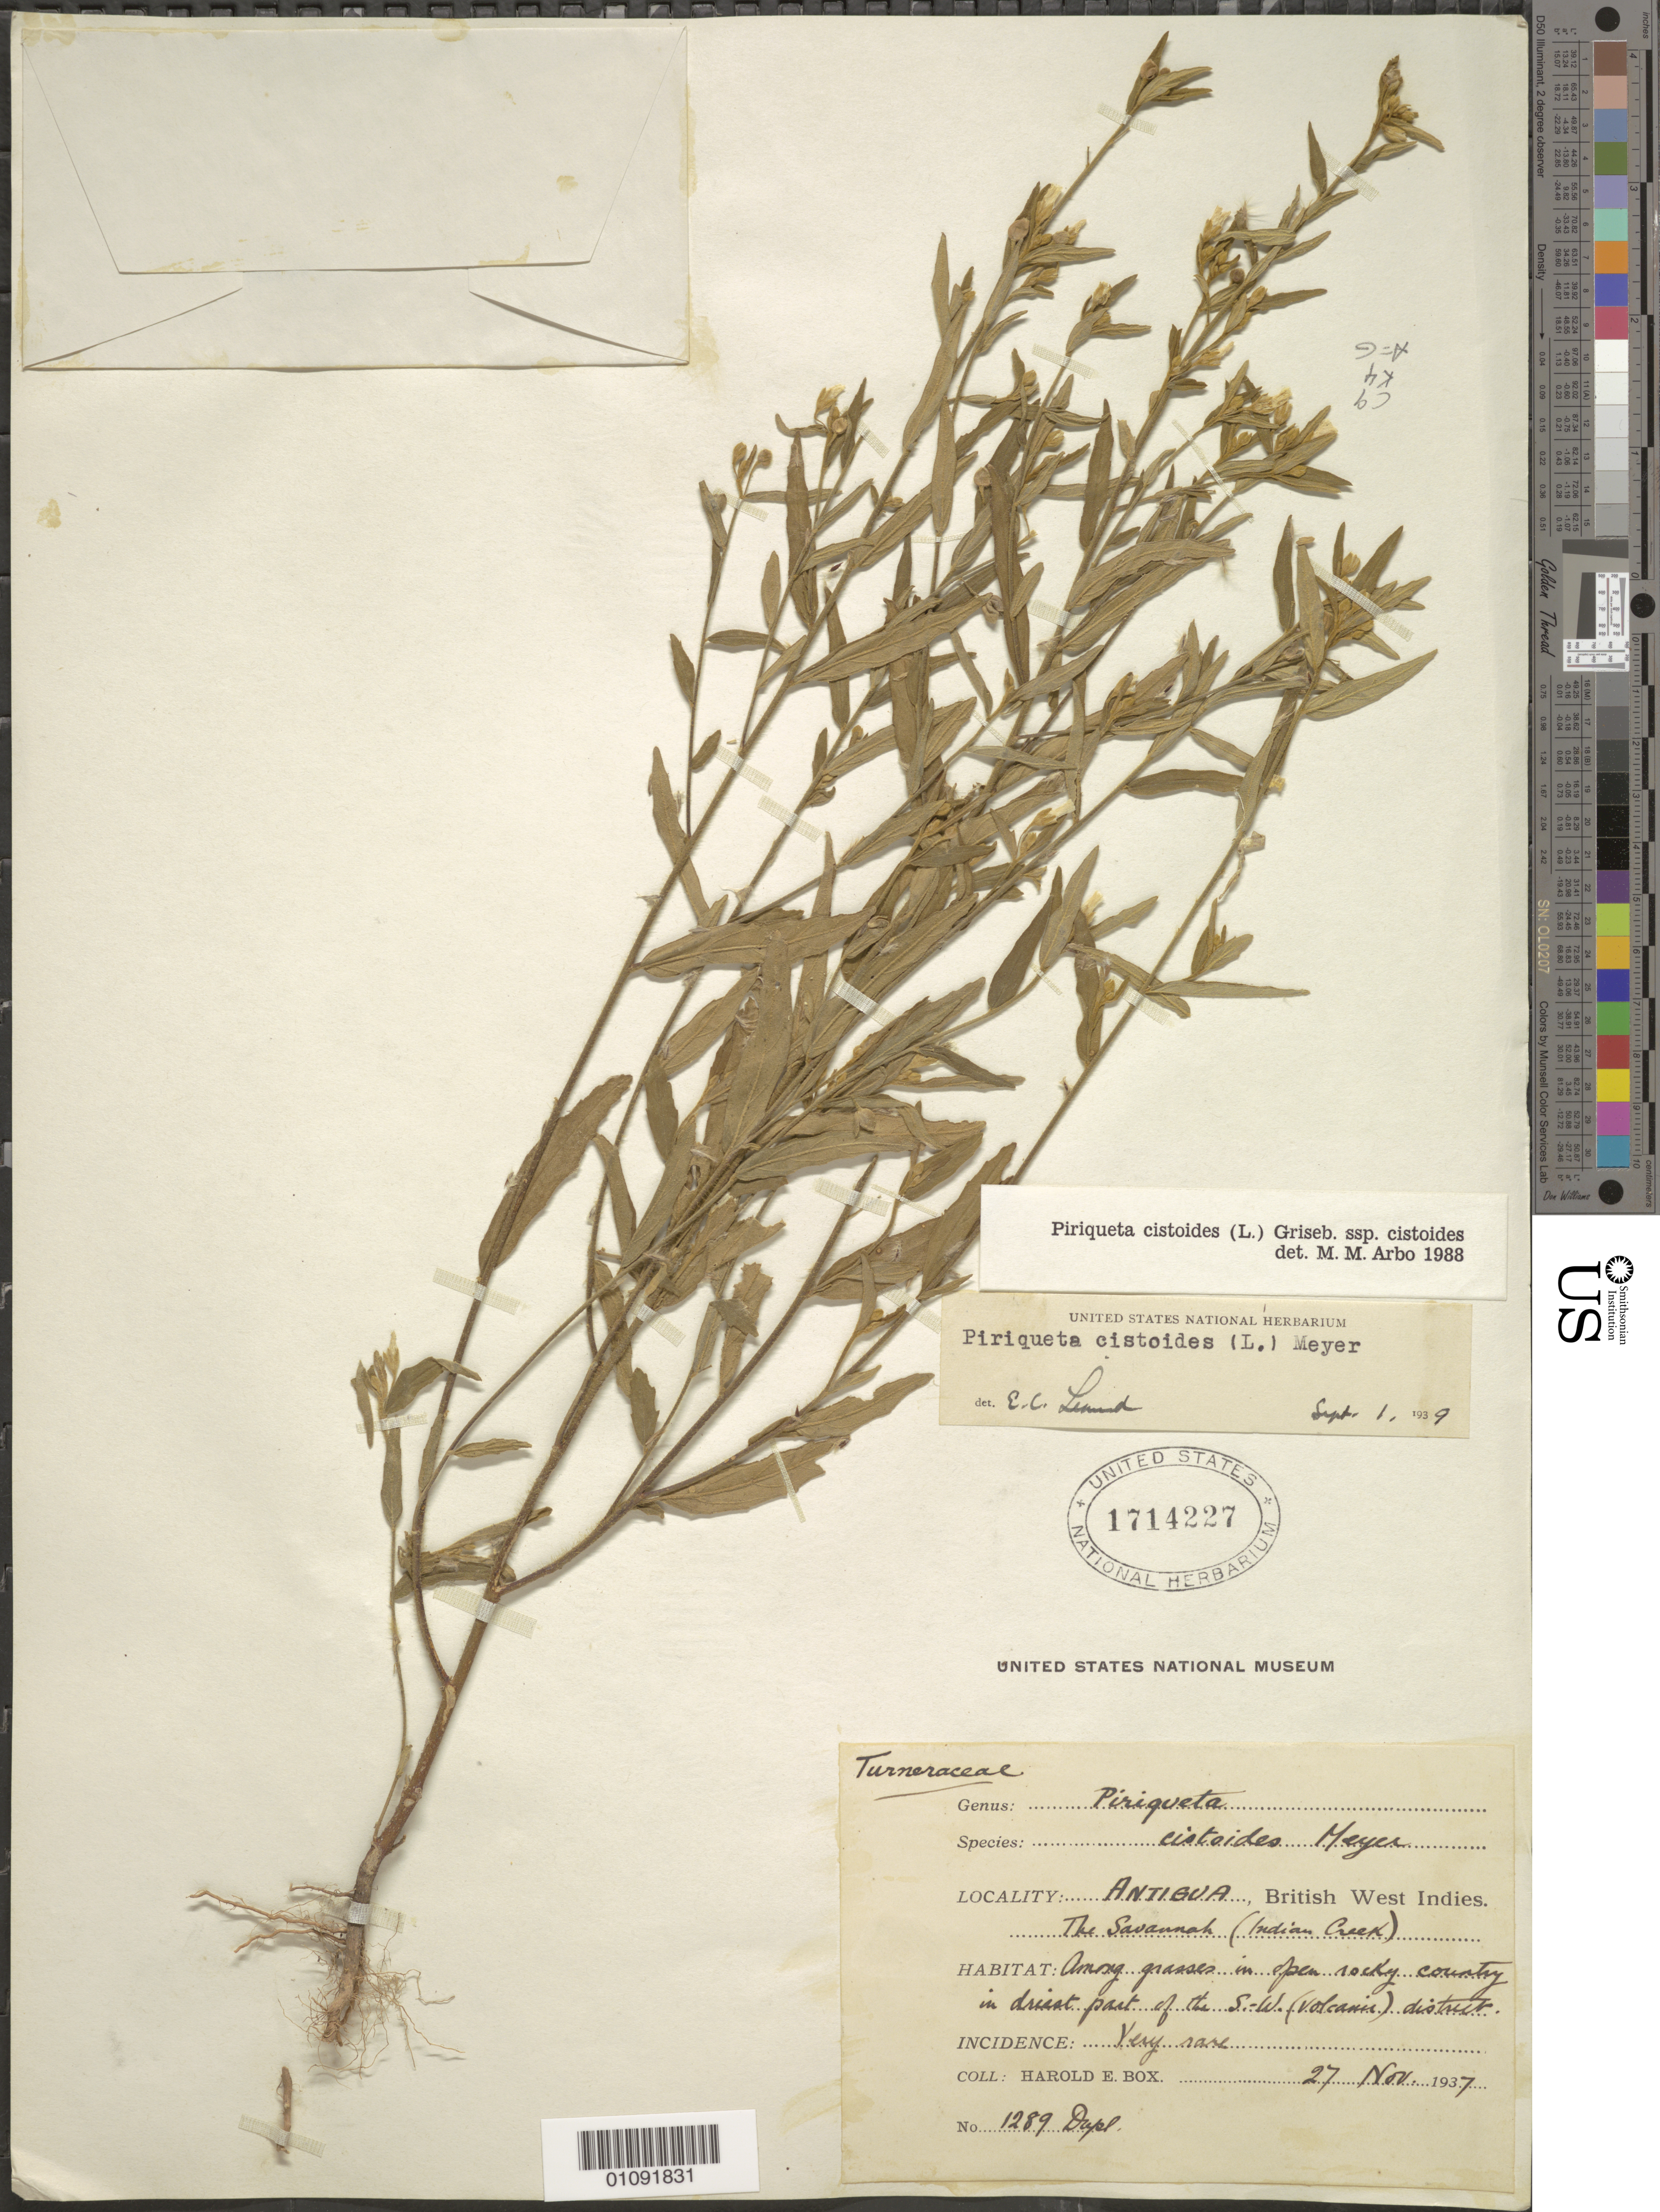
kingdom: Plantae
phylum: Tracheophyta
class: Magnoliopsida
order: Malpighiales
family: Turneraceae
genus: Piriqueta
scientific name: Piriqueta cistoides subsp. cistoides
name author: (L.) Griseb.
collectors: H. E. Box, E. Dunn, H. A. Hespenheide & D. R. Wiseman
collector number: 1289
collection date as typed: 27 Nov 1937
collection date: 1937-11-27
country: Antigua and Barbuda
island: Leeward Is.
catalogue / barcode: US 1714227